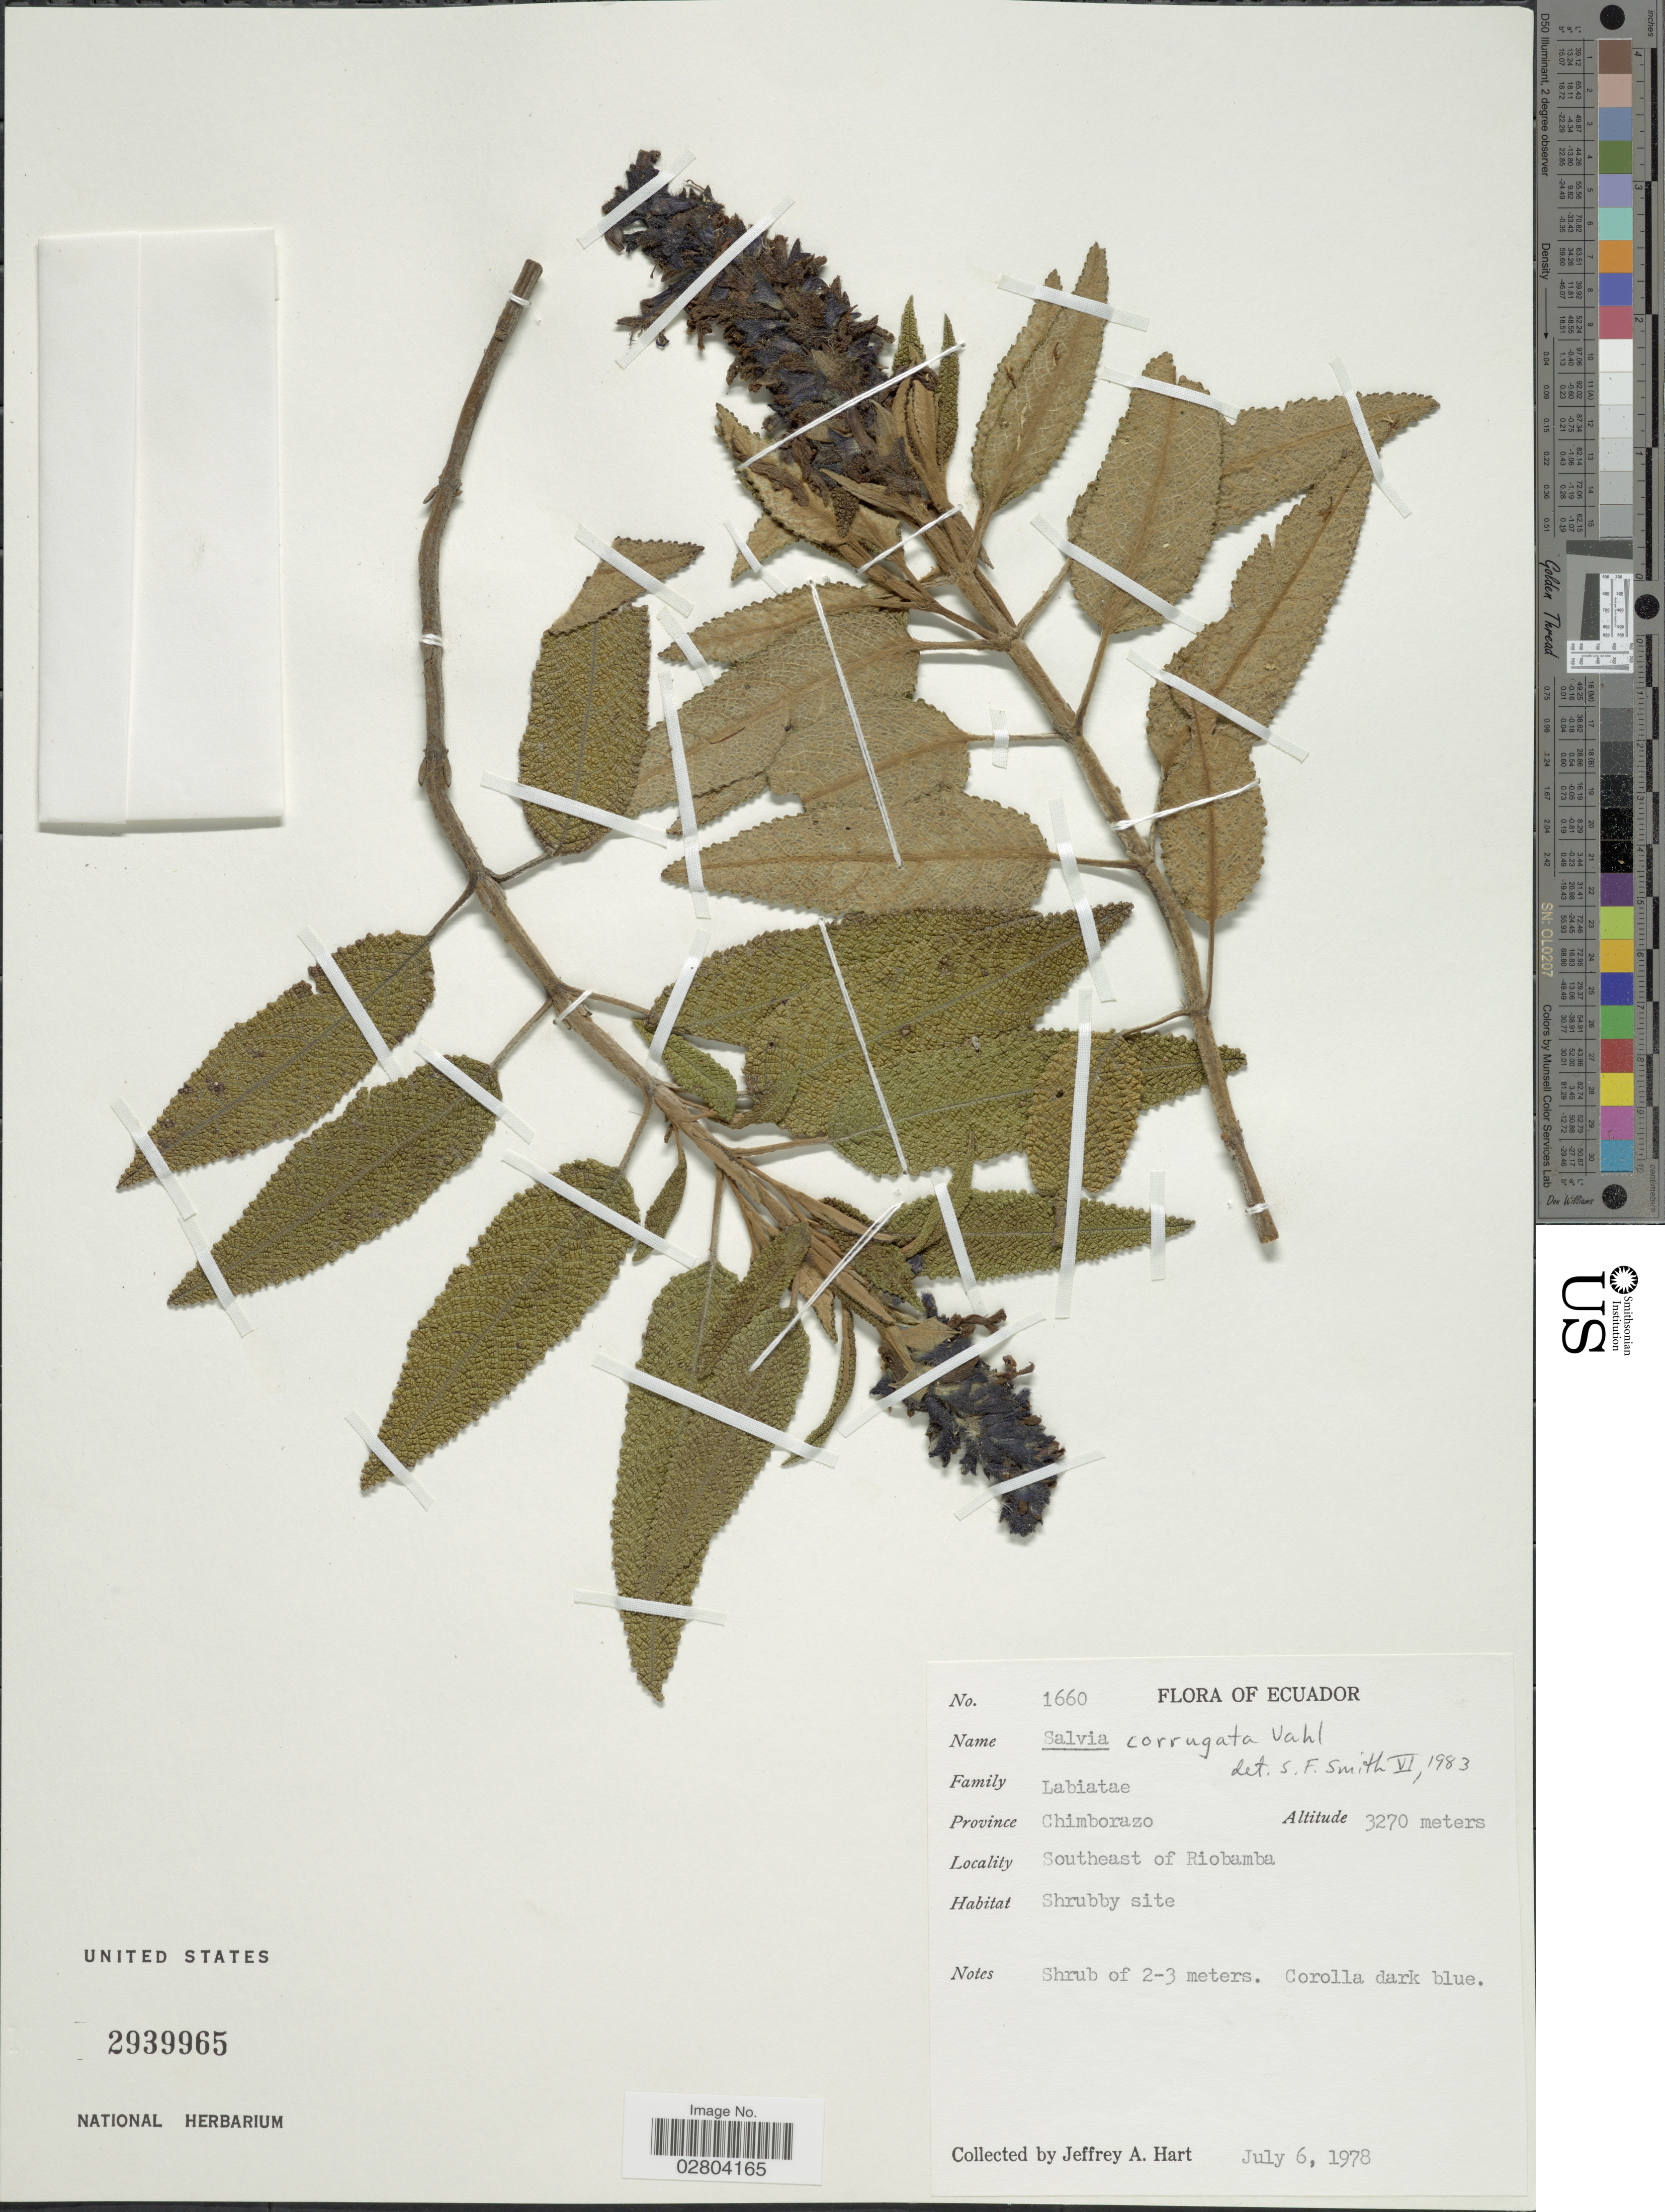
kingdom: Plantae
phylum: Tracheophyta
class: Magnoliopsida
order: Lamiales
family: Lamiaceae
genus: Salvia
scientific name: Salvia corrugata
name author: Vahl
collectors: J. A. Hart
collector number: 1660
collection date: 1978-07-06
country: Ecuador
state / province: Chimborazo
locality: Southeast of Riobamba.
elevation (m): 3270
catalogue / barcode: US 2939965